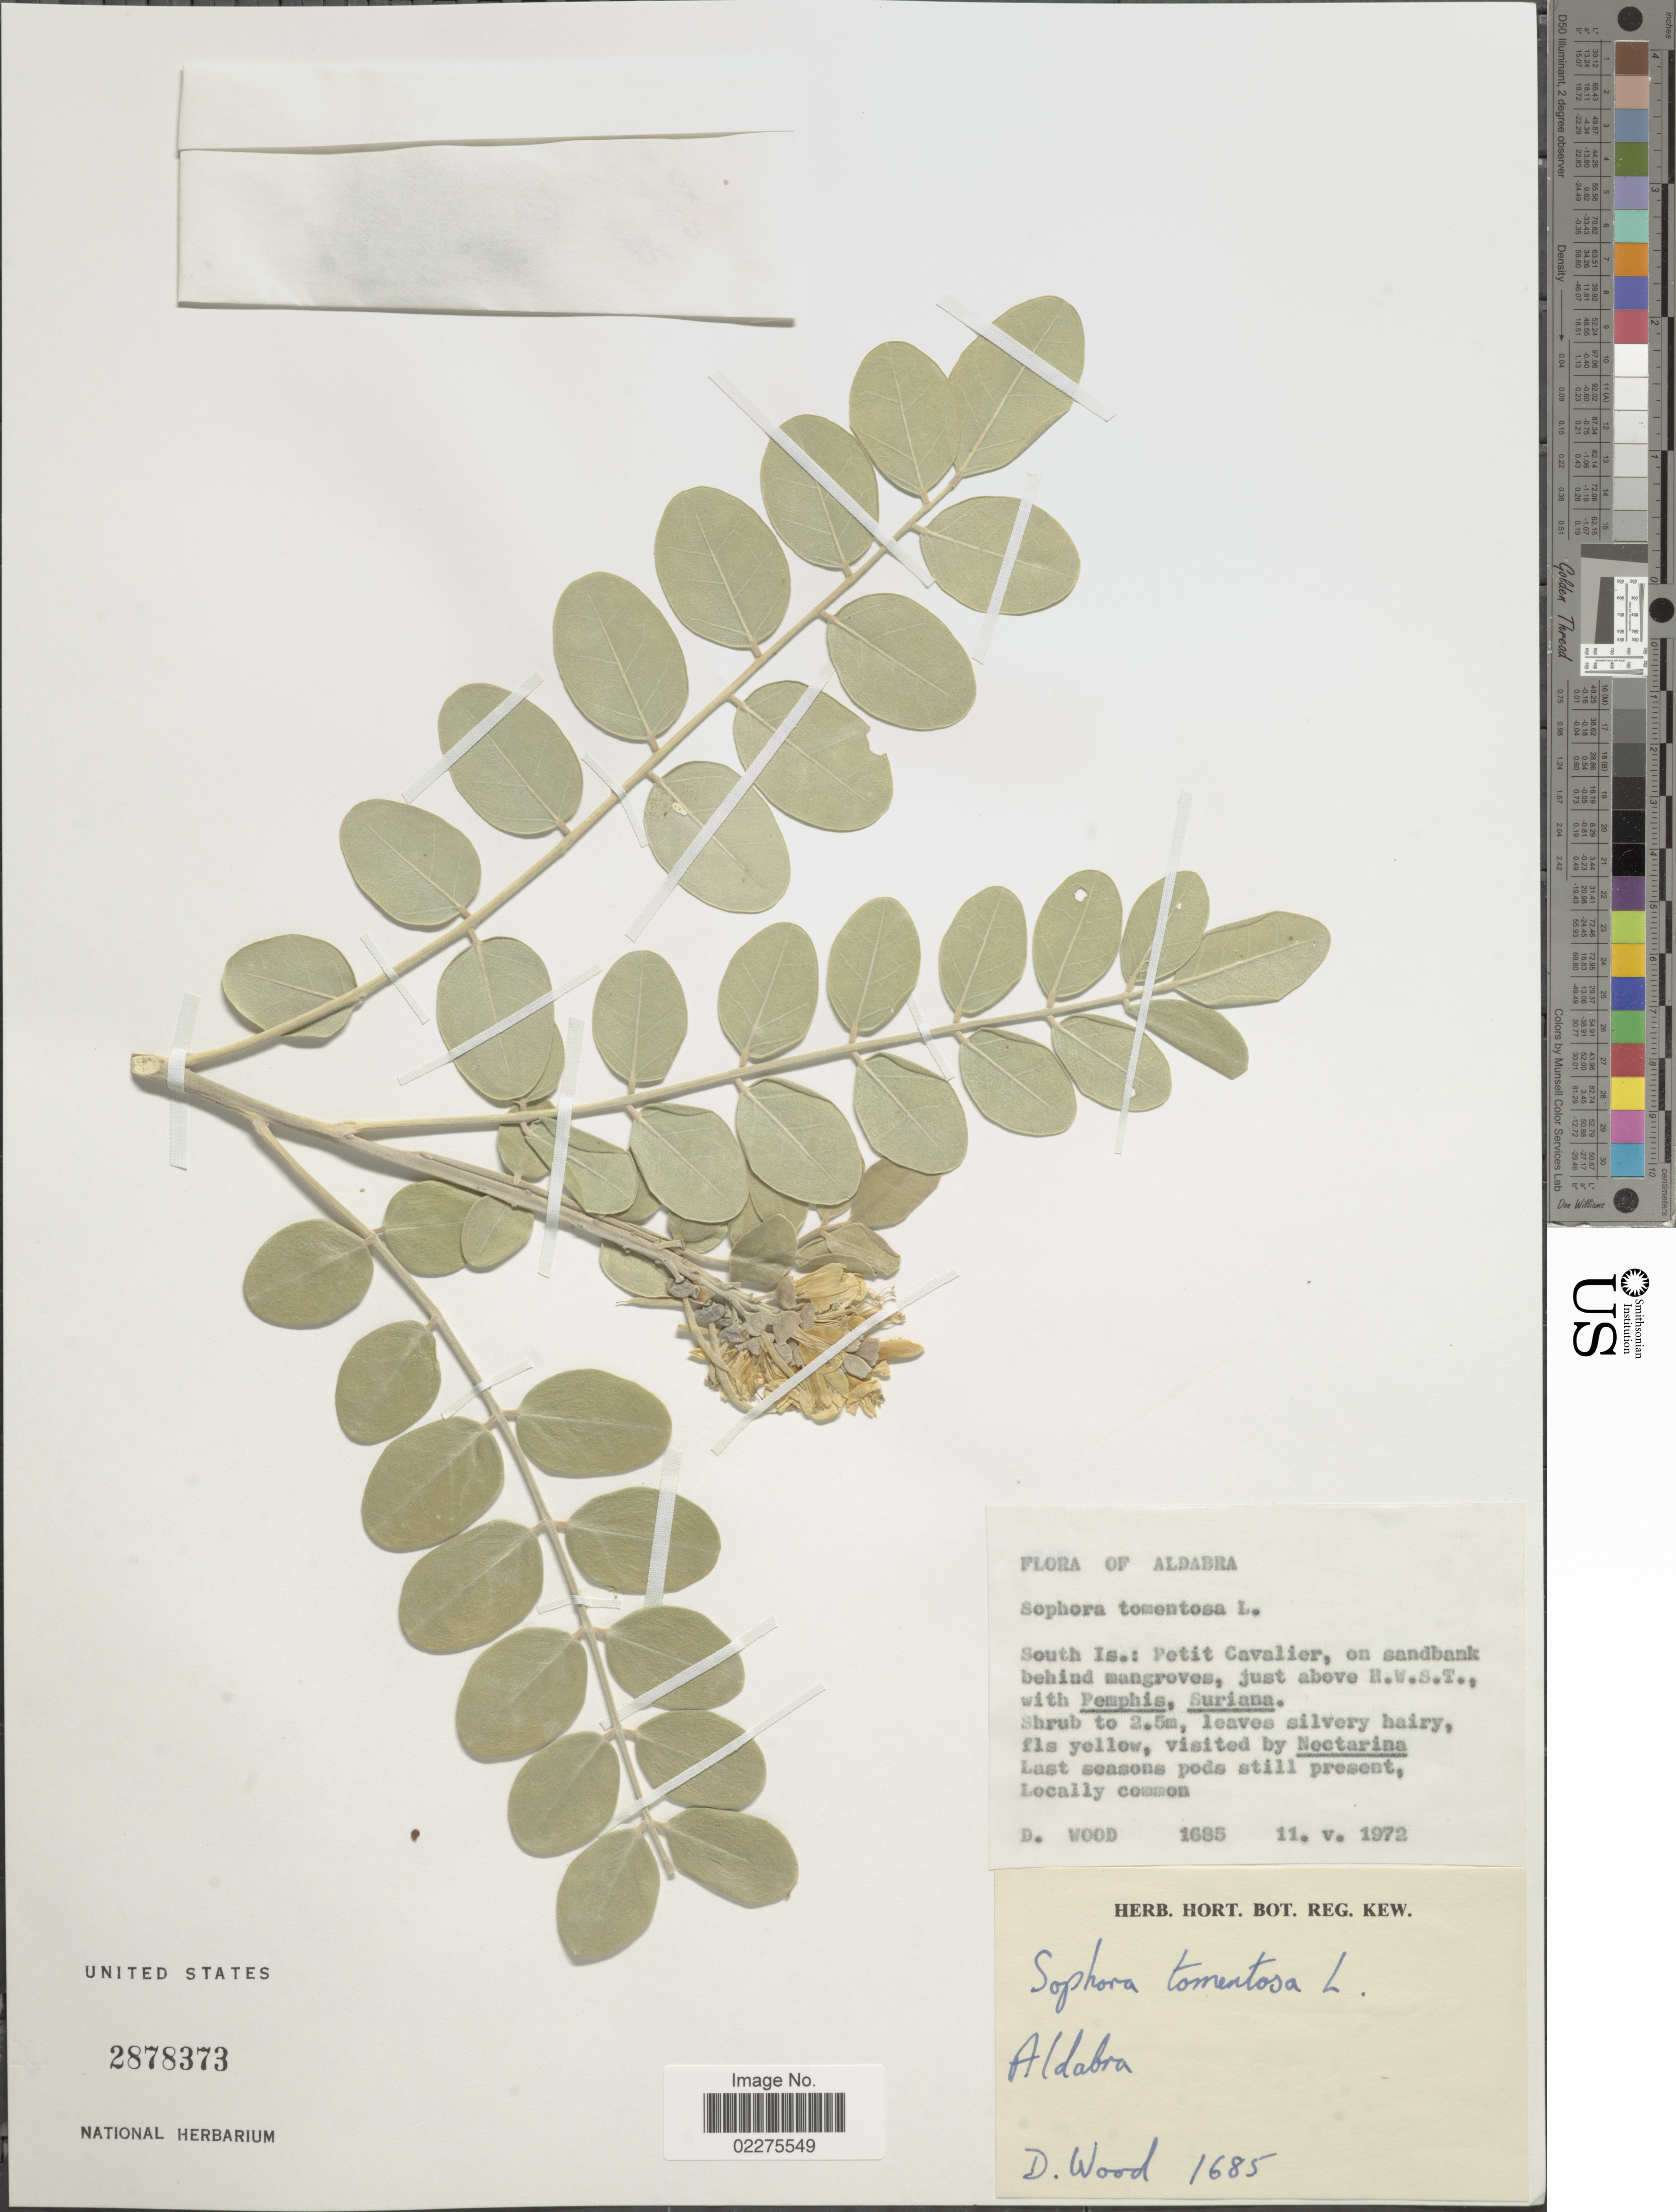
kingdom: Plantae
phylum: Tracheophyta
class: Magnoliopsida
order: Fabales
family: Fabaceae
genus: Sophora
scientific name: Sophora tomentosa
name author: L.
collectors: D. Wood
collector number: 1685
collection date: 1972-05-11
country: Seychelles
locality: Aldabra. South Is.: Petit Cavalier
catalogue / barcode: US 2878373